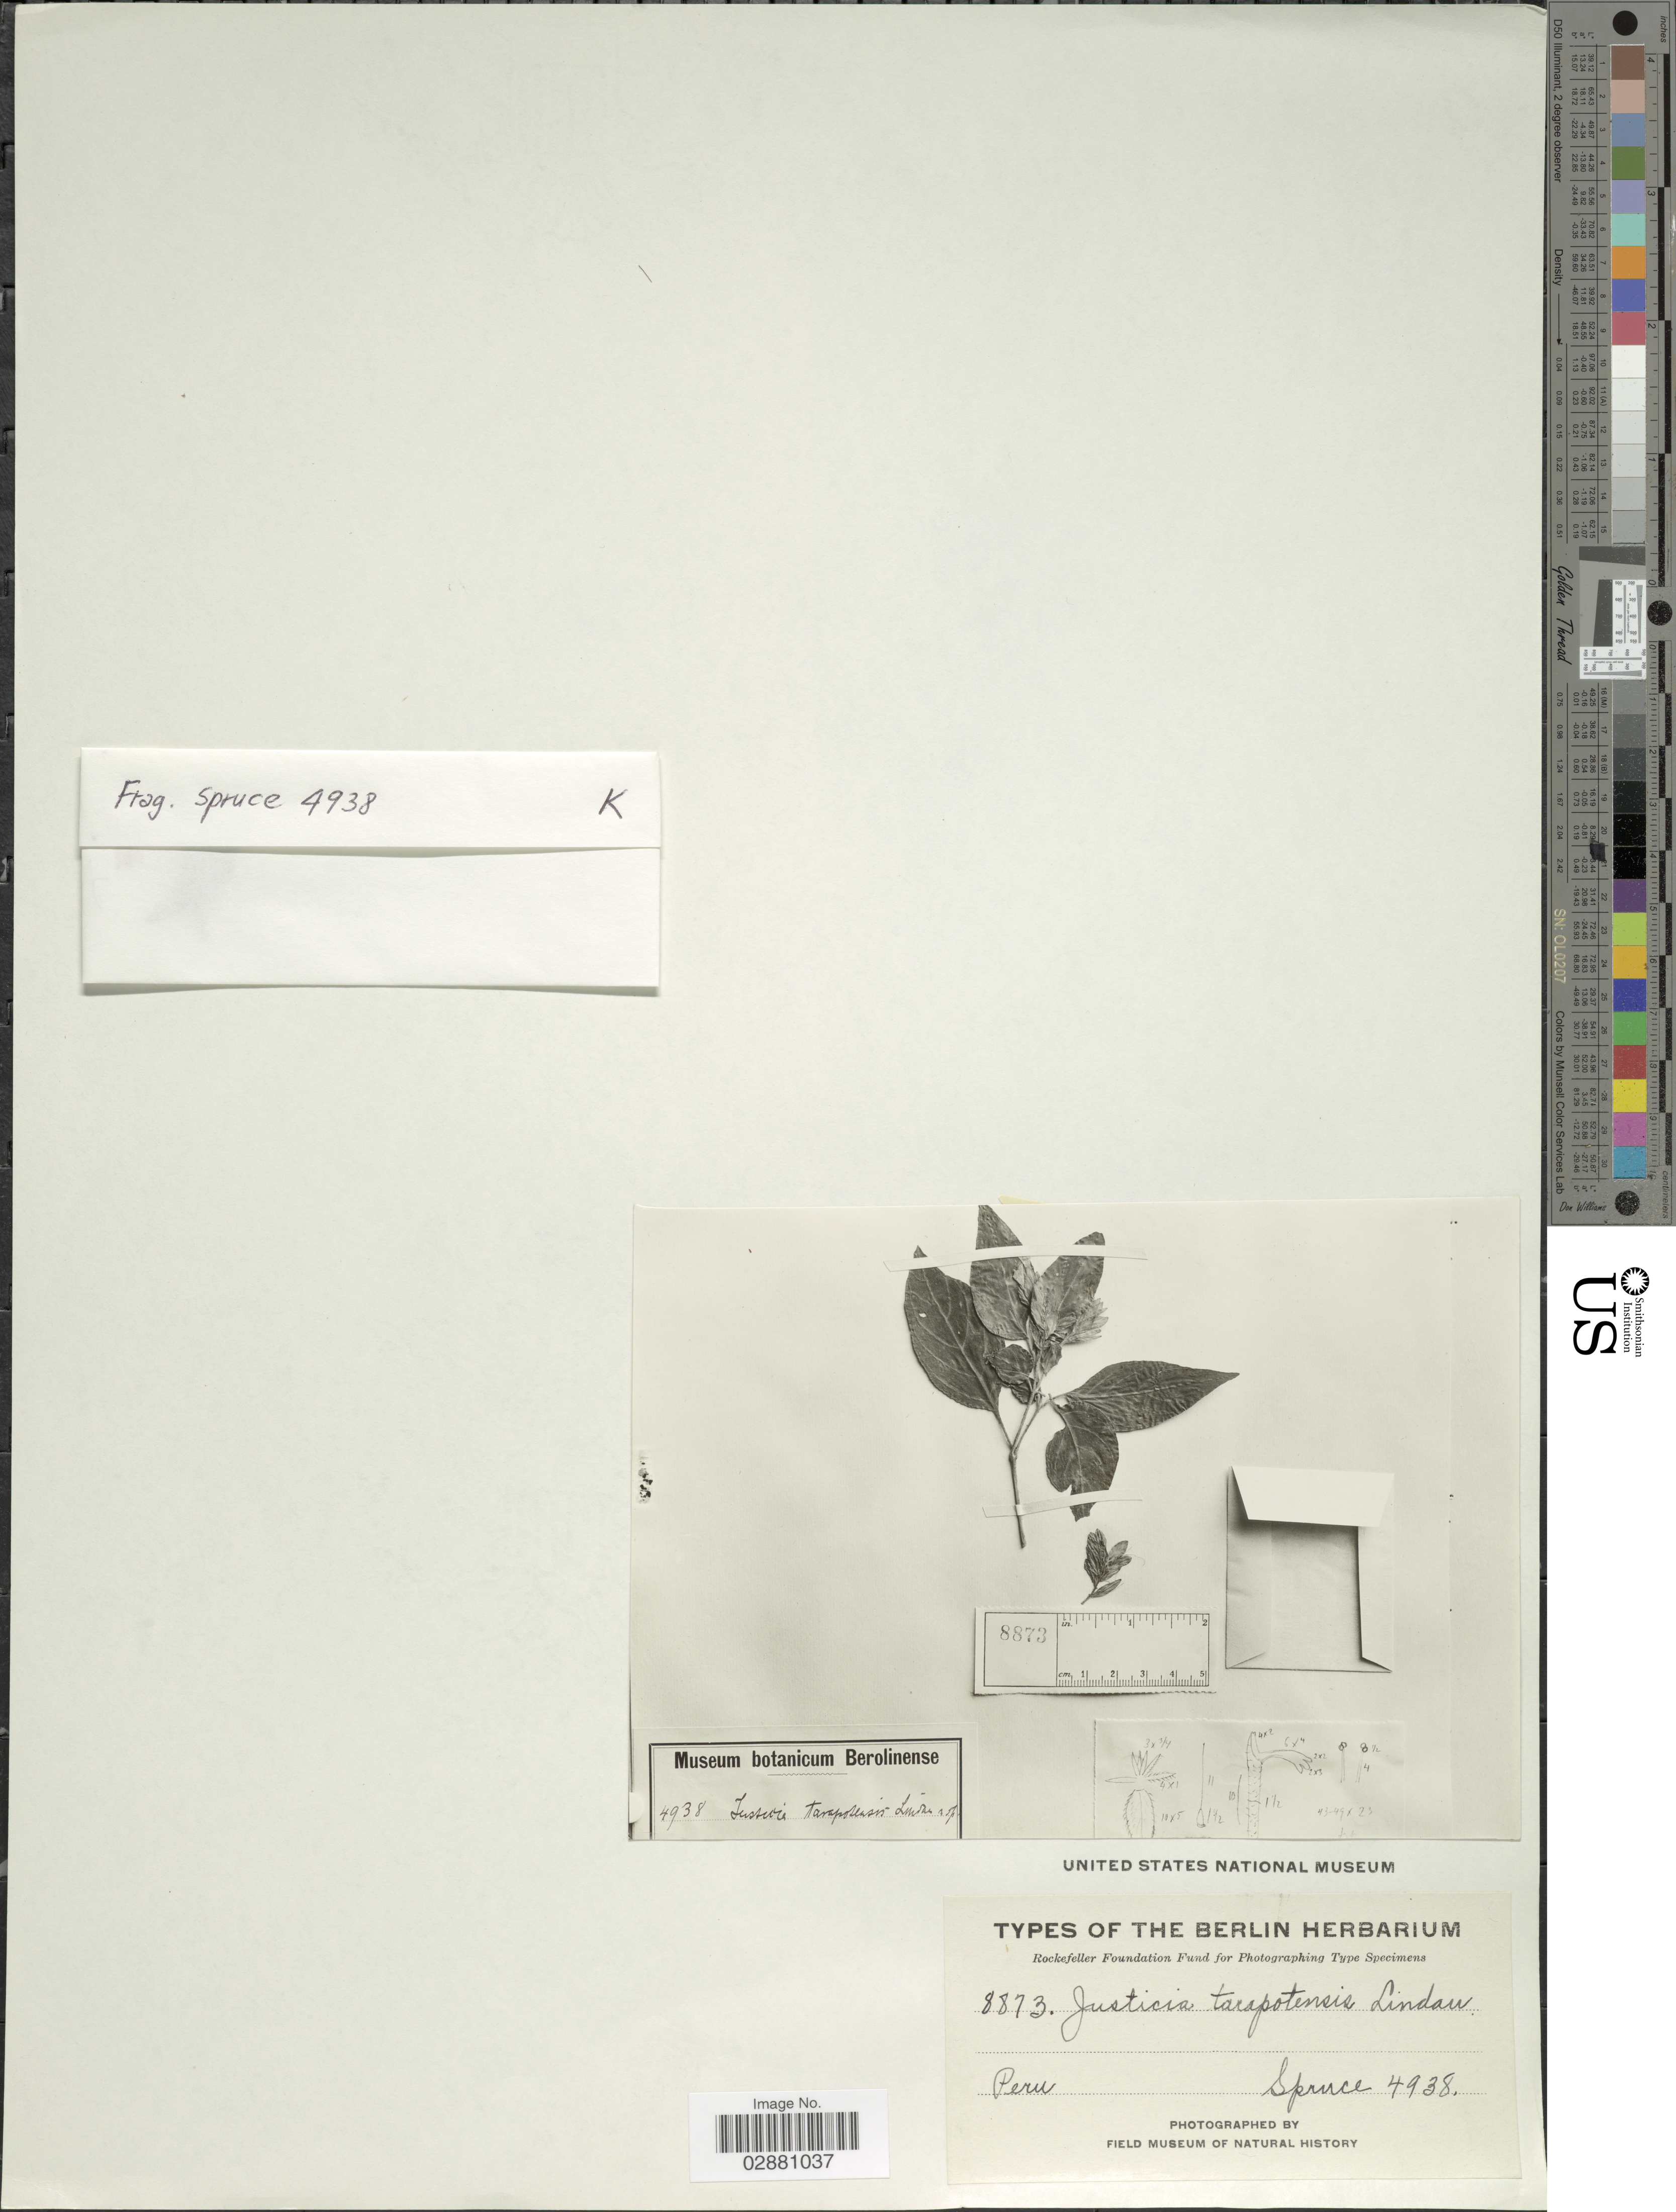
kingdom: Plantae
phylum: Tracheophyta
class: Magnoliopsida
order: Lamiales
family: Acanthaceae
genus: Justicia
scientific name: Justicia tarapotensis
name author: Lindau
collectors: -. Spruce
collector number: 4938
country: Peru